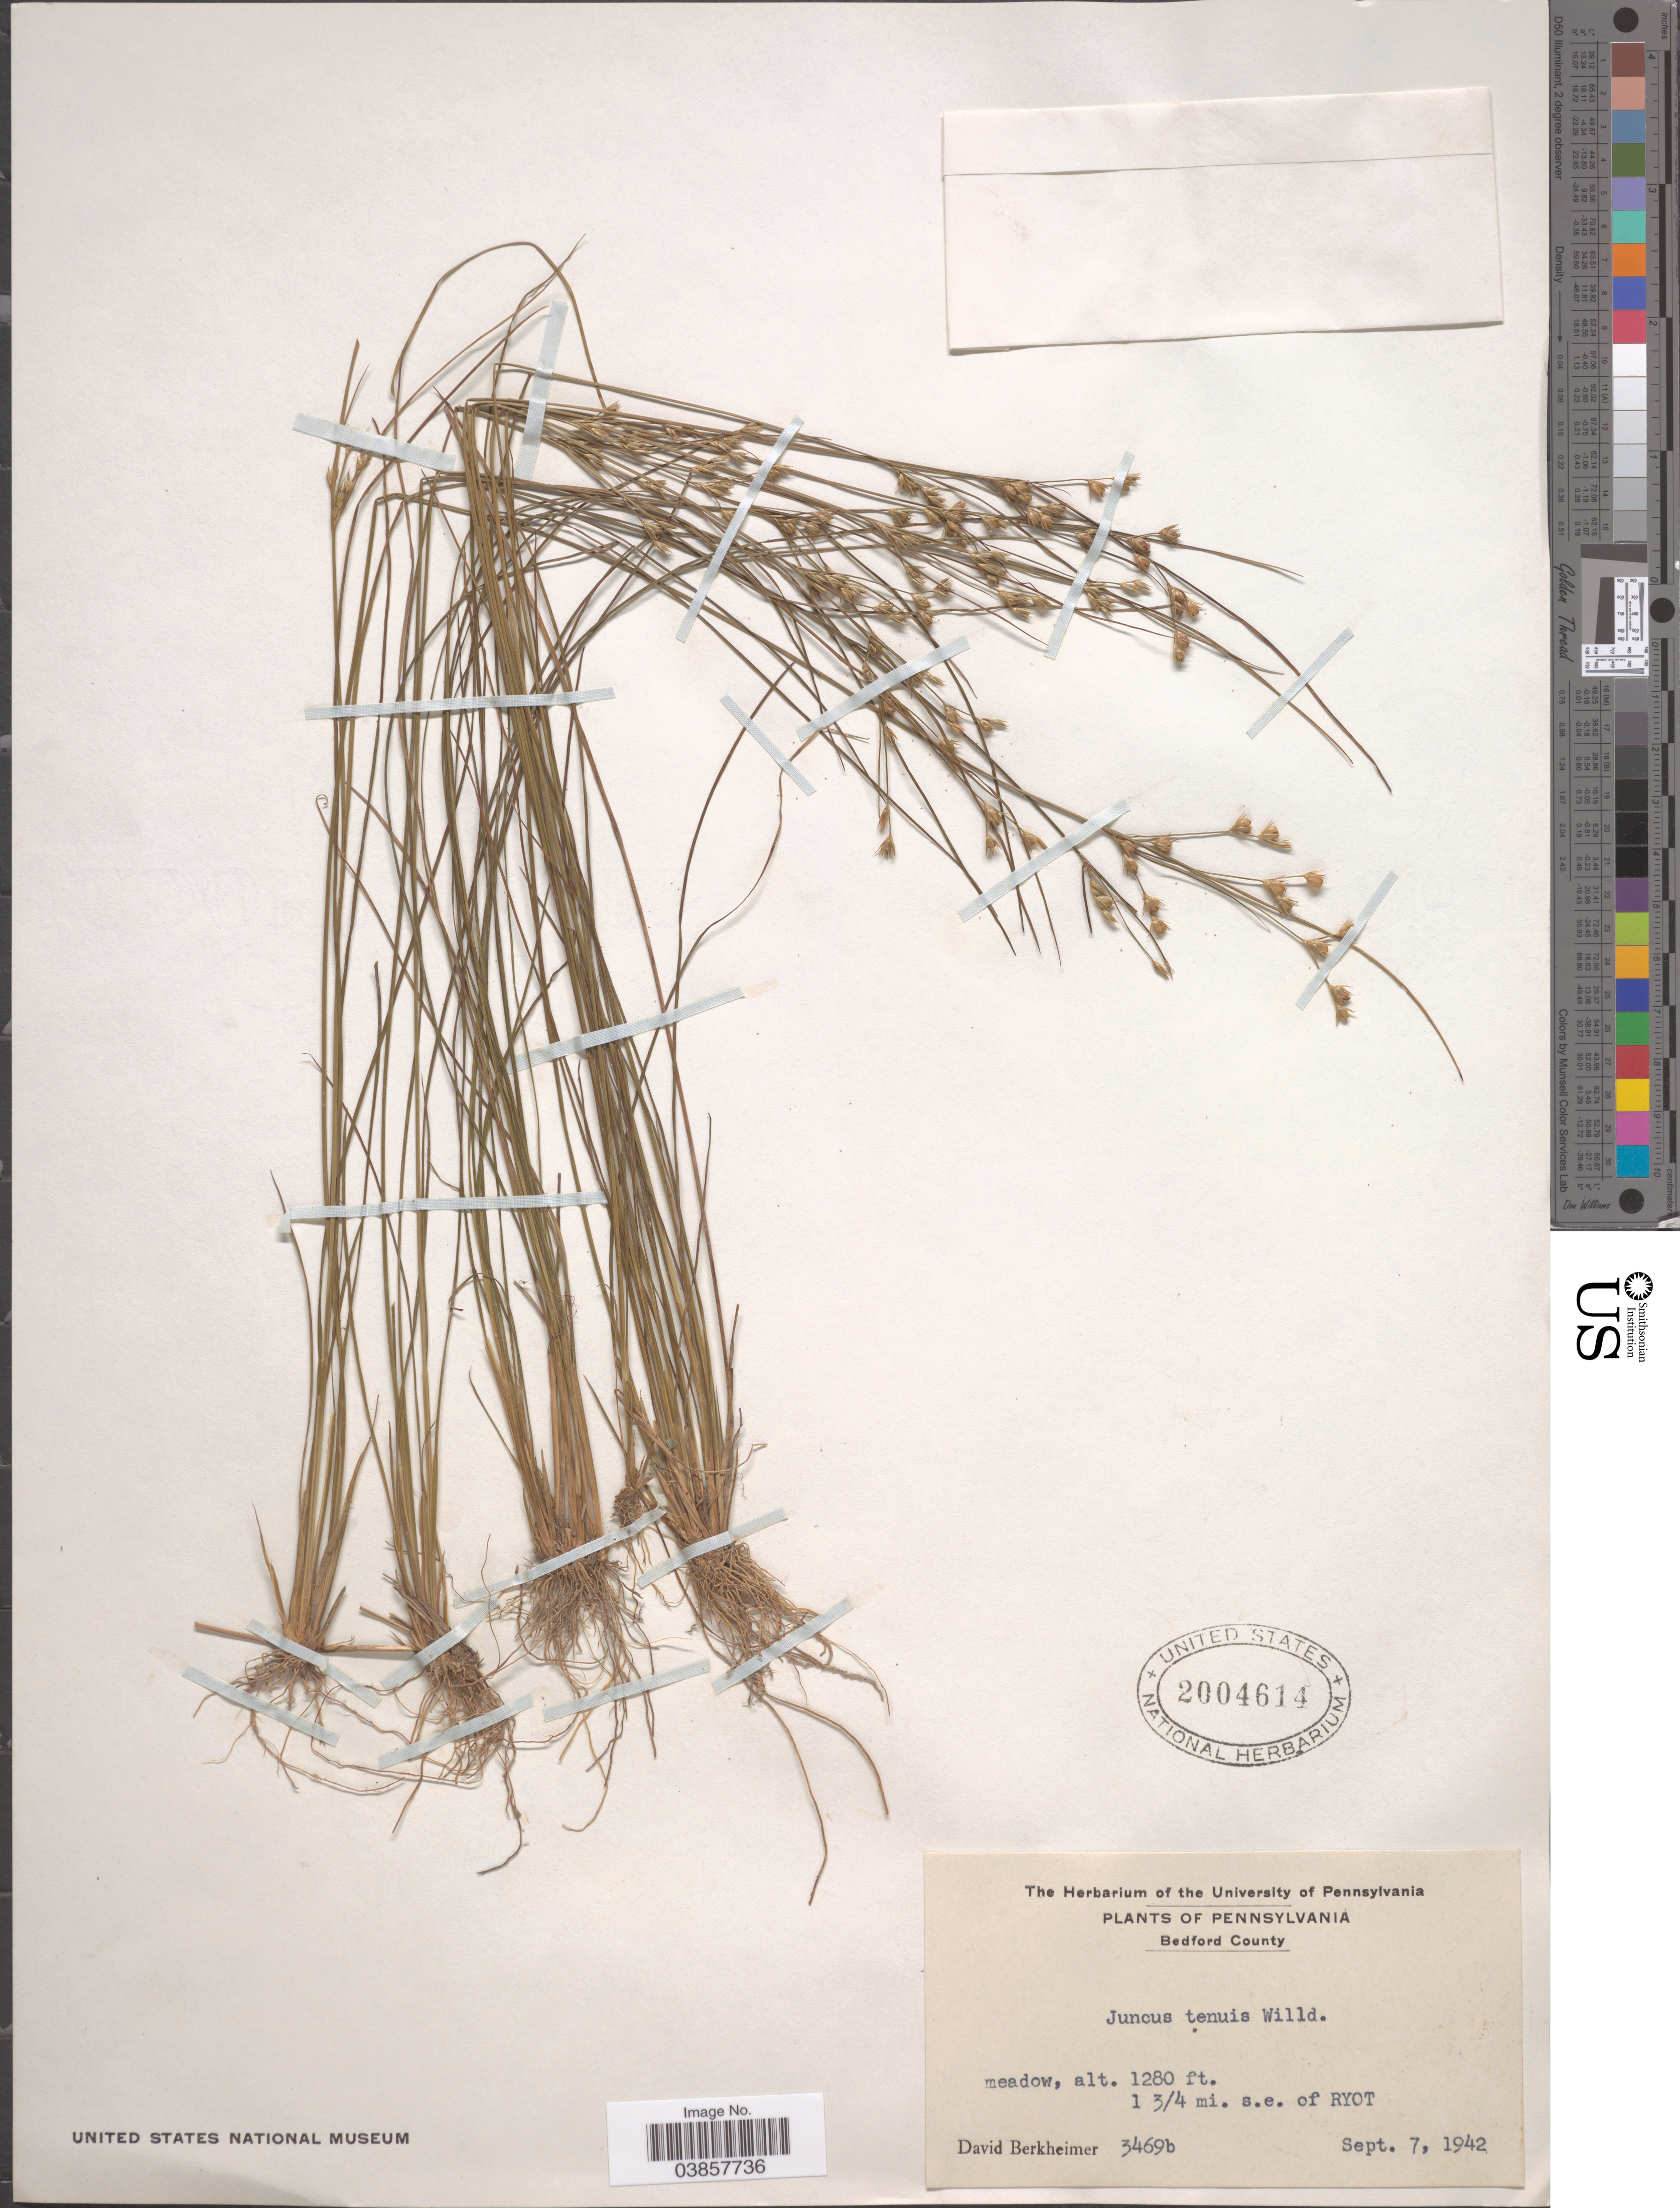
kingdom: Plantae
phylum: Tracheophyta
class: Liliopsida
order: Poales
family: Juncaceae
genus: Juncus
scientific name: Juncus tenuis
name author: Willd.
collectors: D. Berkheimer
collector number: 3469b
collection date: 1942-09-07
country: United States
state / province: Pennsylvania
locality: Bedford County. Meadow, 1¾ mi. s.e. of Ryot.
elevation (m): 390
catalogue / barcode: US 2004614